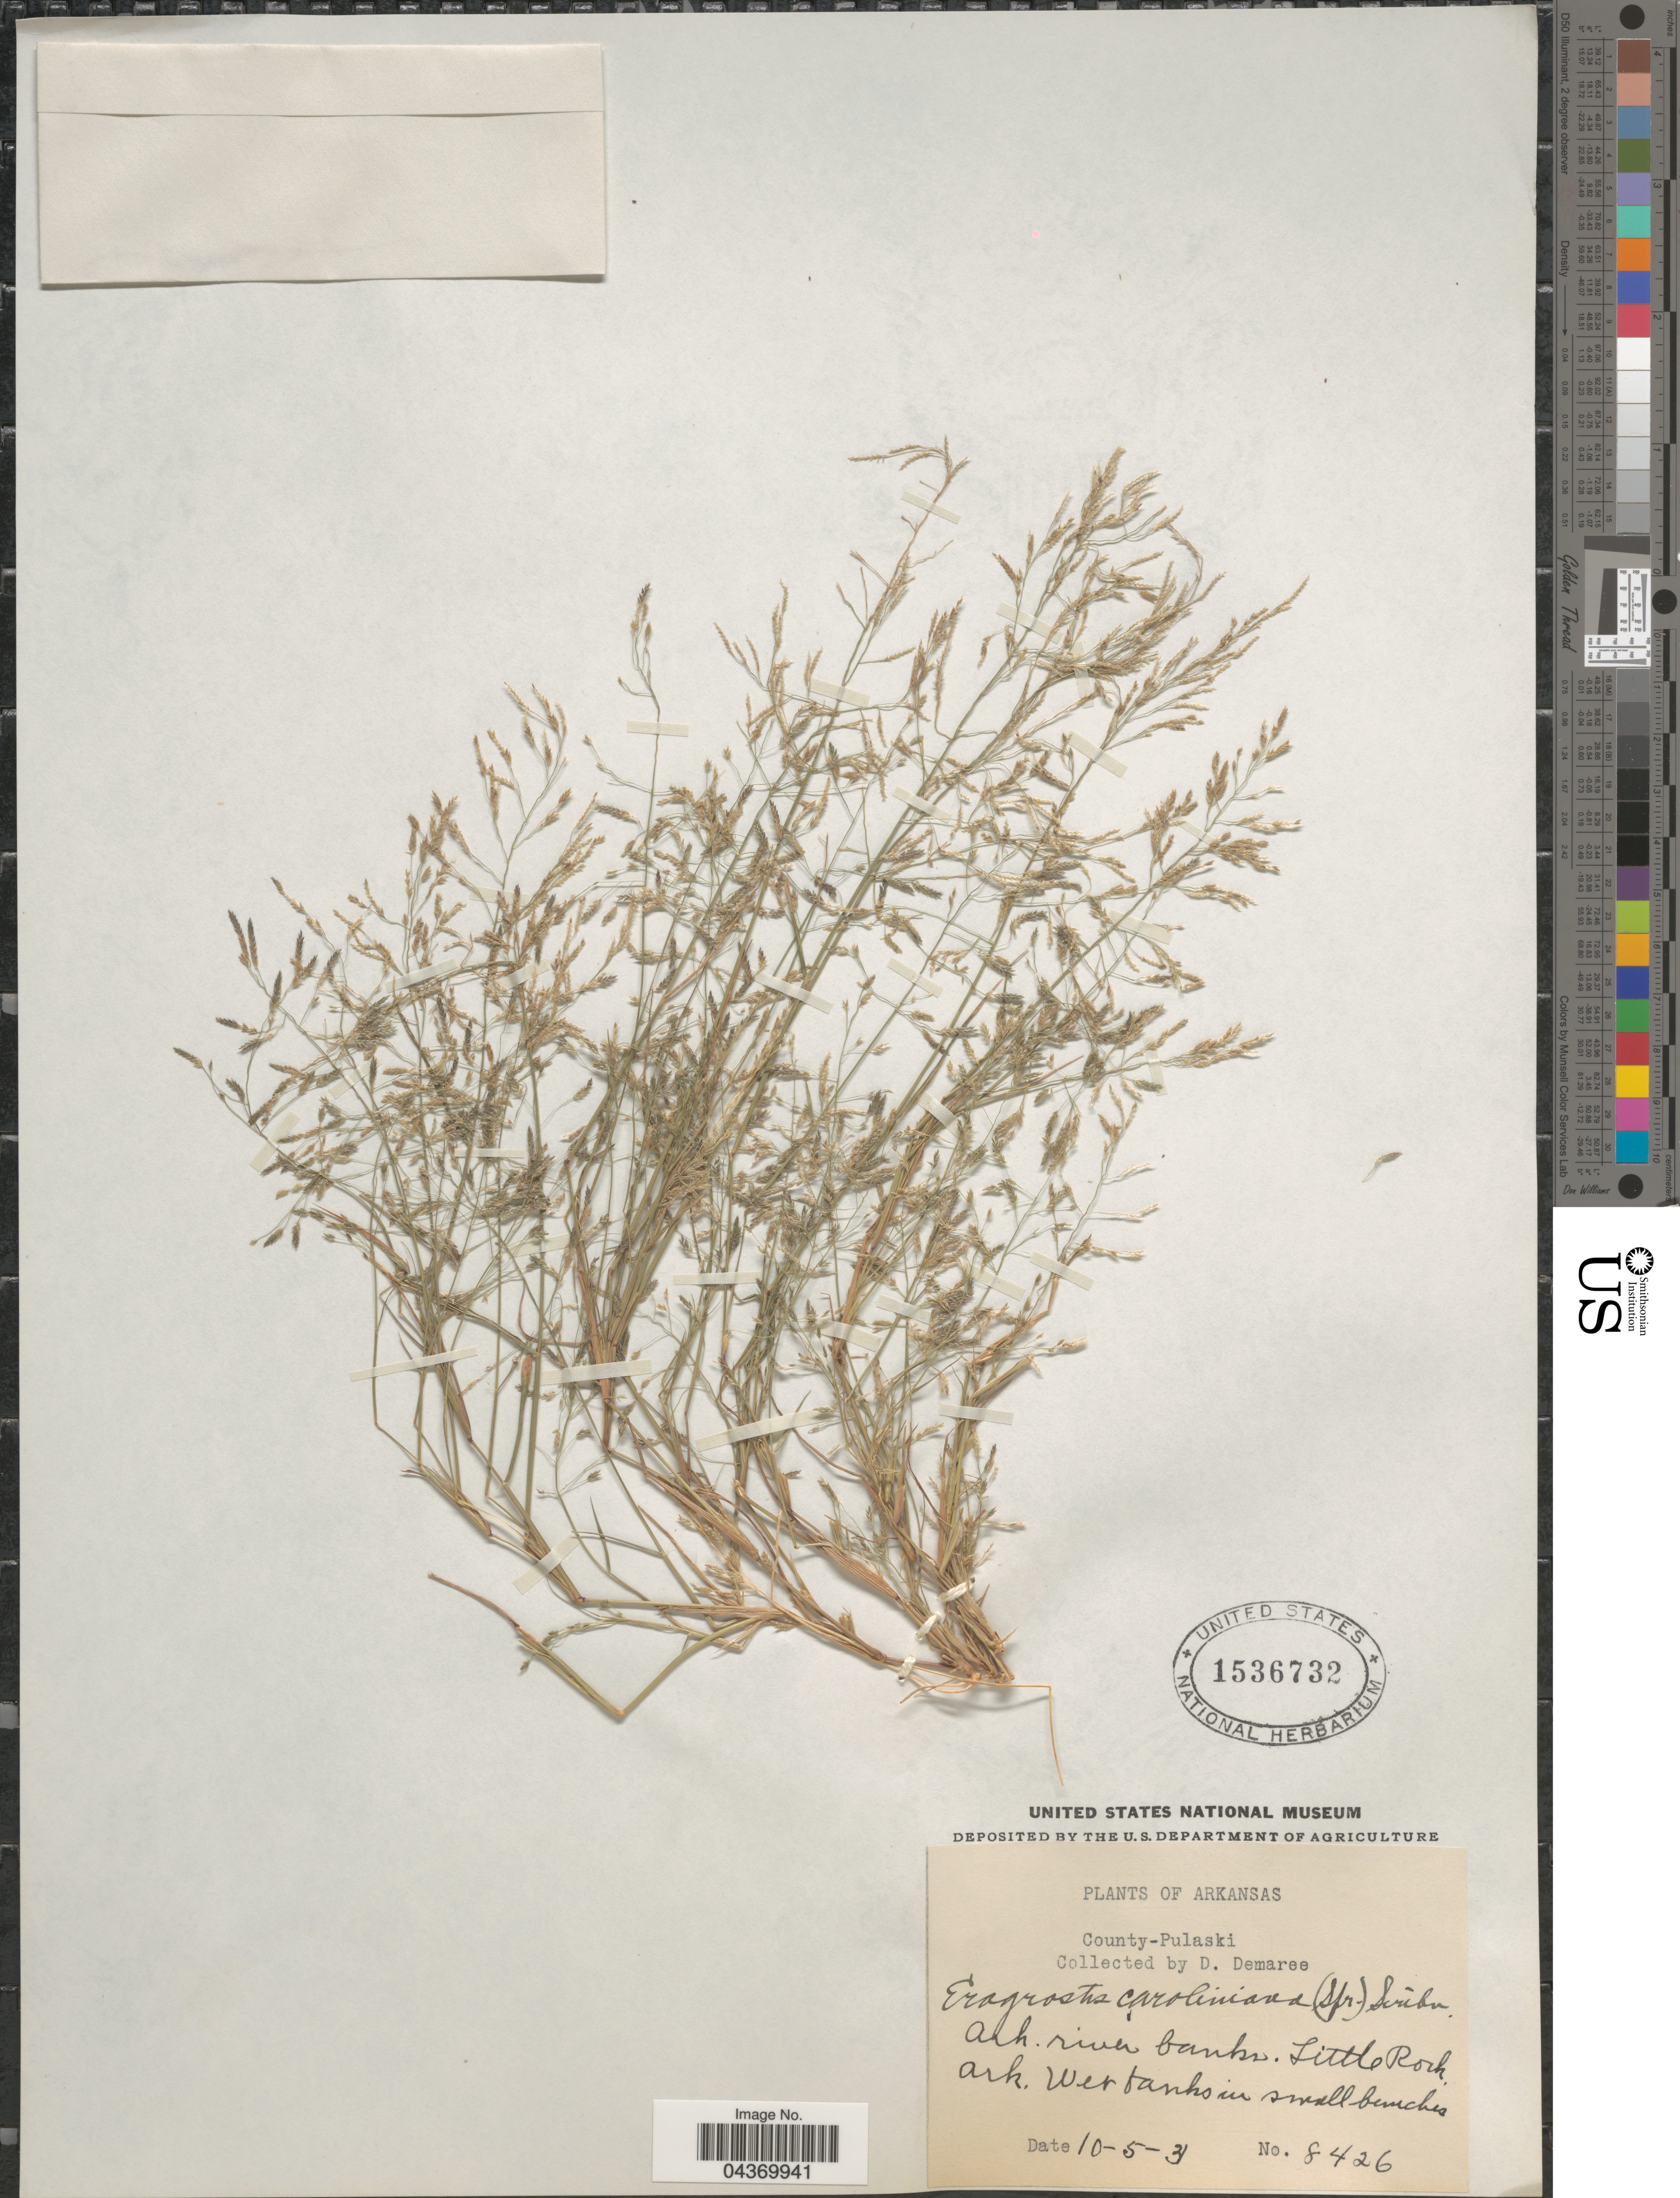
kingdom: Plantae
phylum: Tracheophyta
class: Liliopsida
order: Poales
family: Poaceae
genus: Eragrostis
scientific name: Eragrostis pectinacea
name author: (Michx.) Nees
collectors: D. Demaree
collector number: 8426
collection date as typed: Transcribed d/m/y: 5/10/31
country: United States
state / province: Arkansas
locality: County-Pulaski. Ark. river banks. Little Rock.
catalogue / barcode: US 1536732